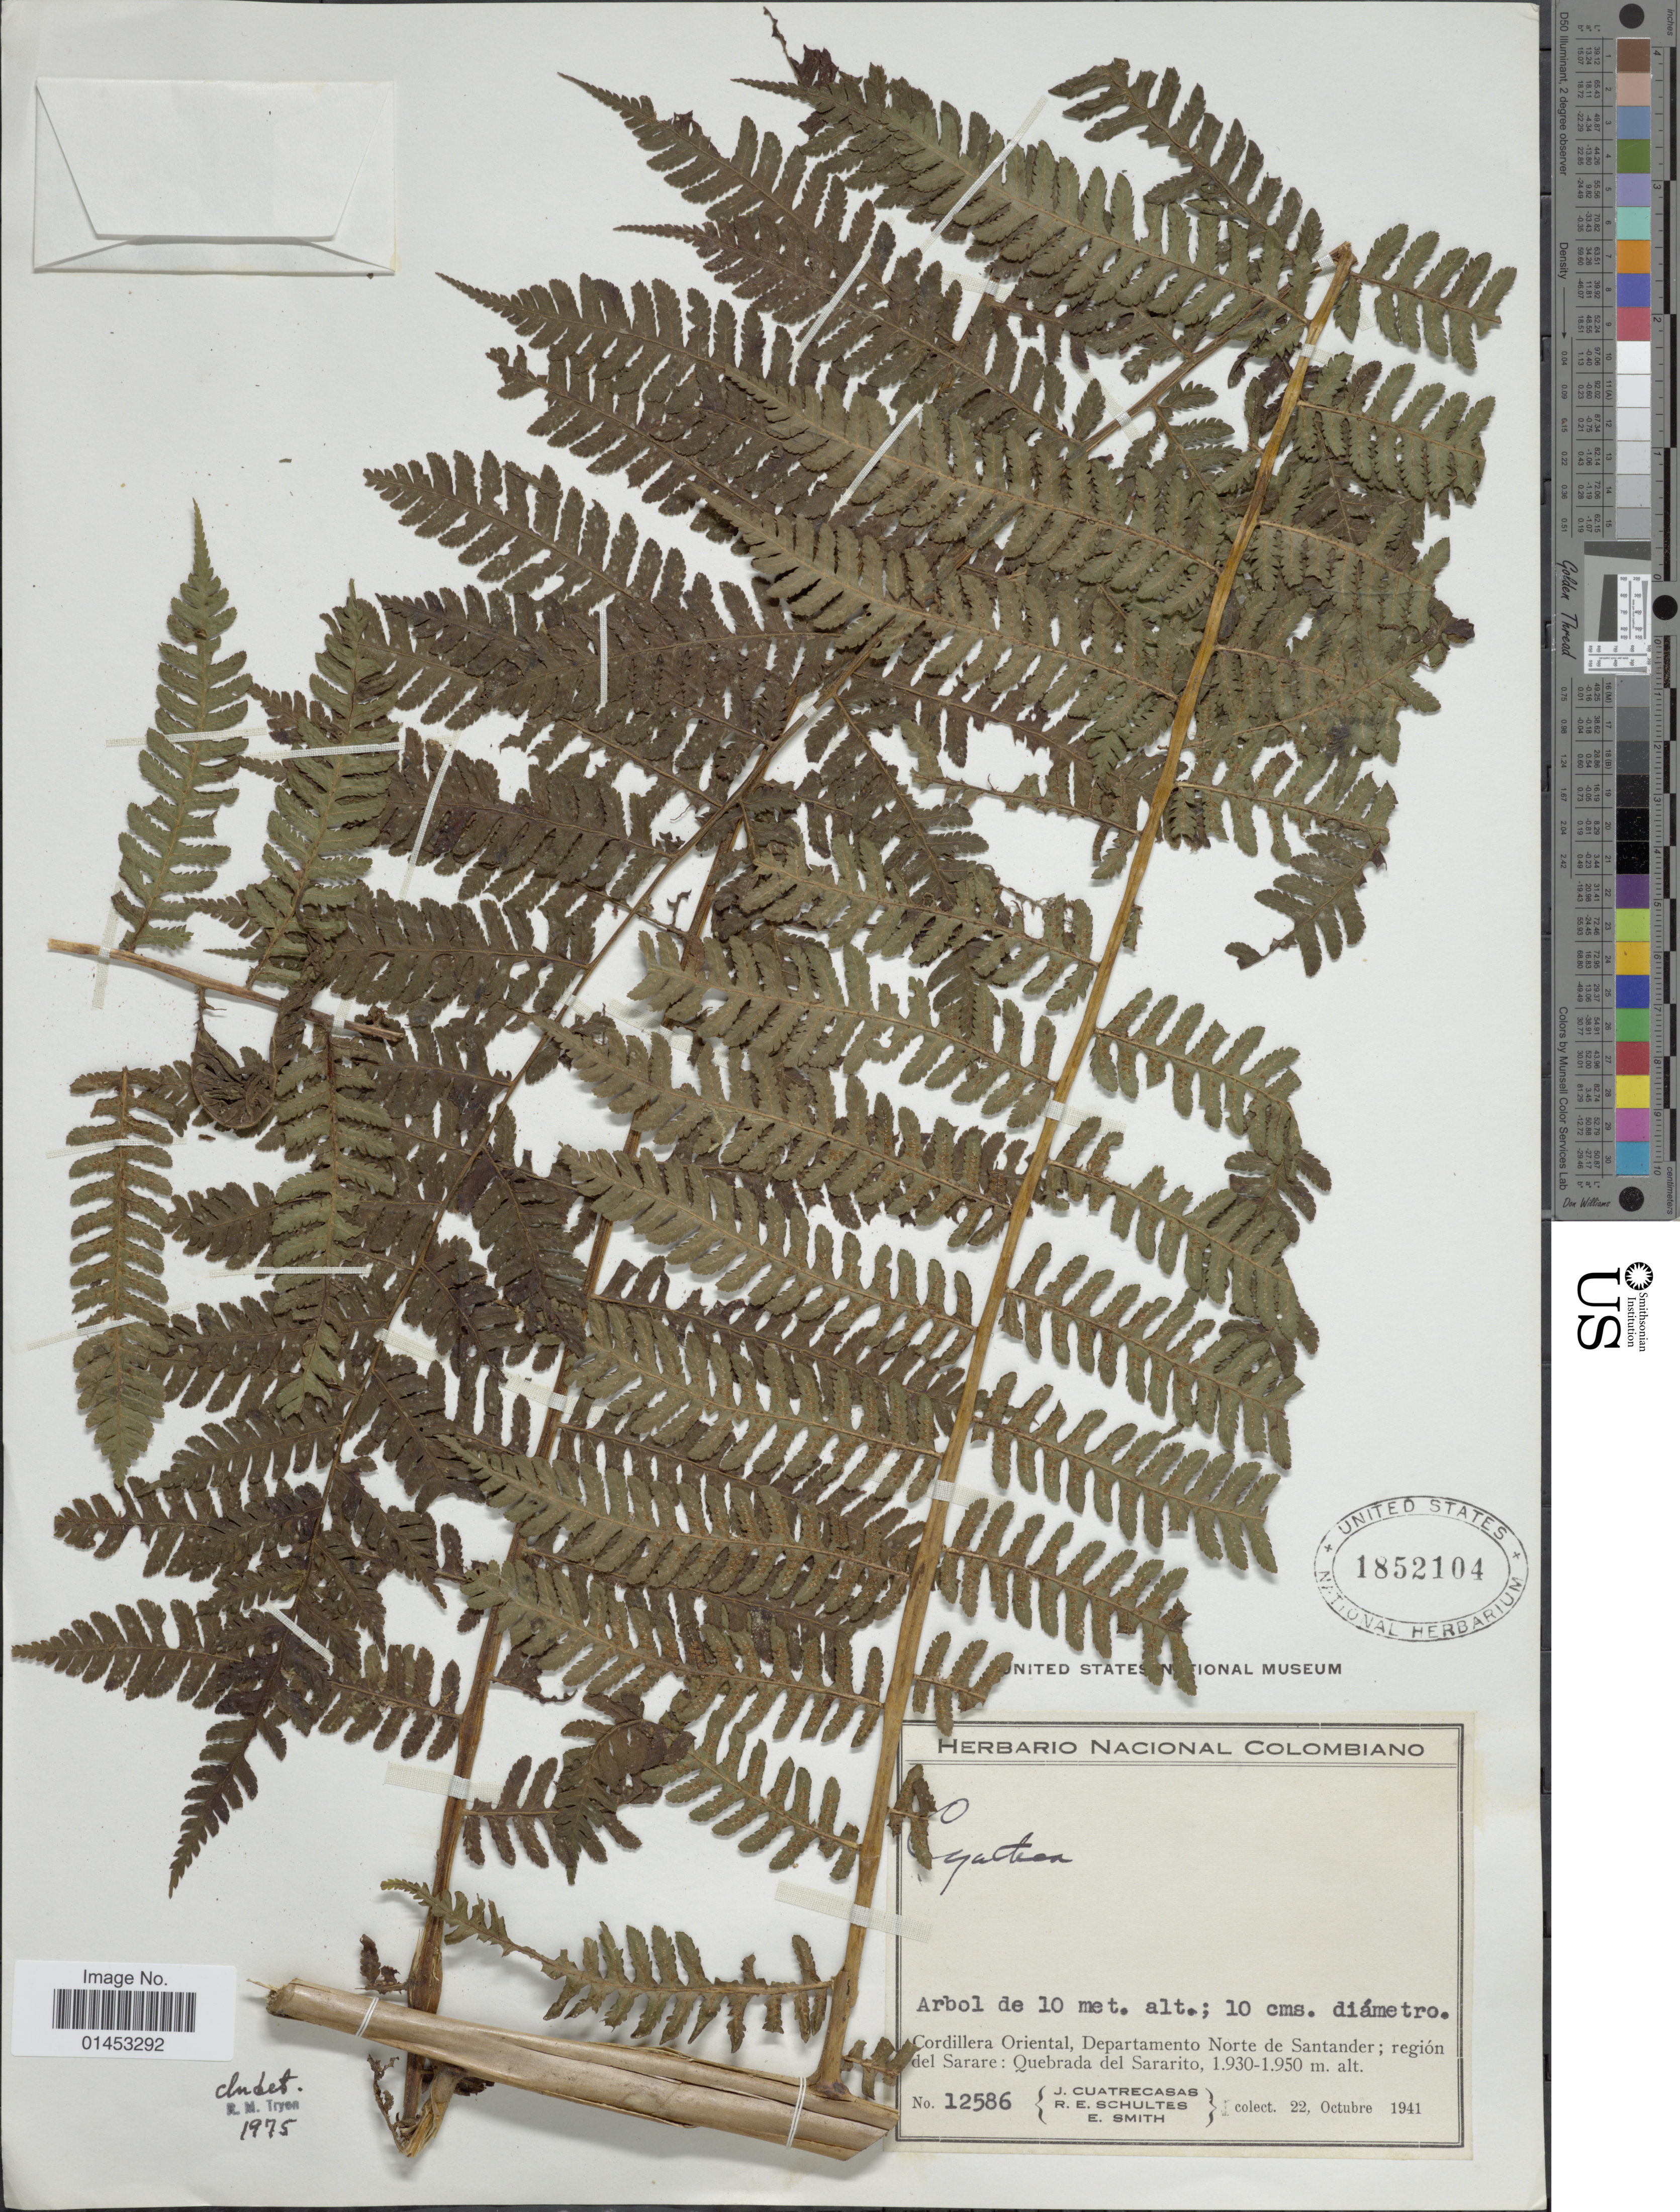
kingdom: Plantae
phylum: Tracheophyta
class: Polypodiopsida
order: Cyatheales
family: Cyatheaceae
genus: Cyathea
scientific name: Cyathea sp.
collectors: J. Cuatrecasas, R. E. Schultes & C. E. Smith Jr.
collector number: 12586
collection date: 1941-10-22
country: Colombia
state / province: Norte de Santander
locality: Cordillera oriental, departamento Norte de Santander, region del Sarare: Quebrada del Sararito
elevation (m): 1930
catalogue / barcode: US 1852104